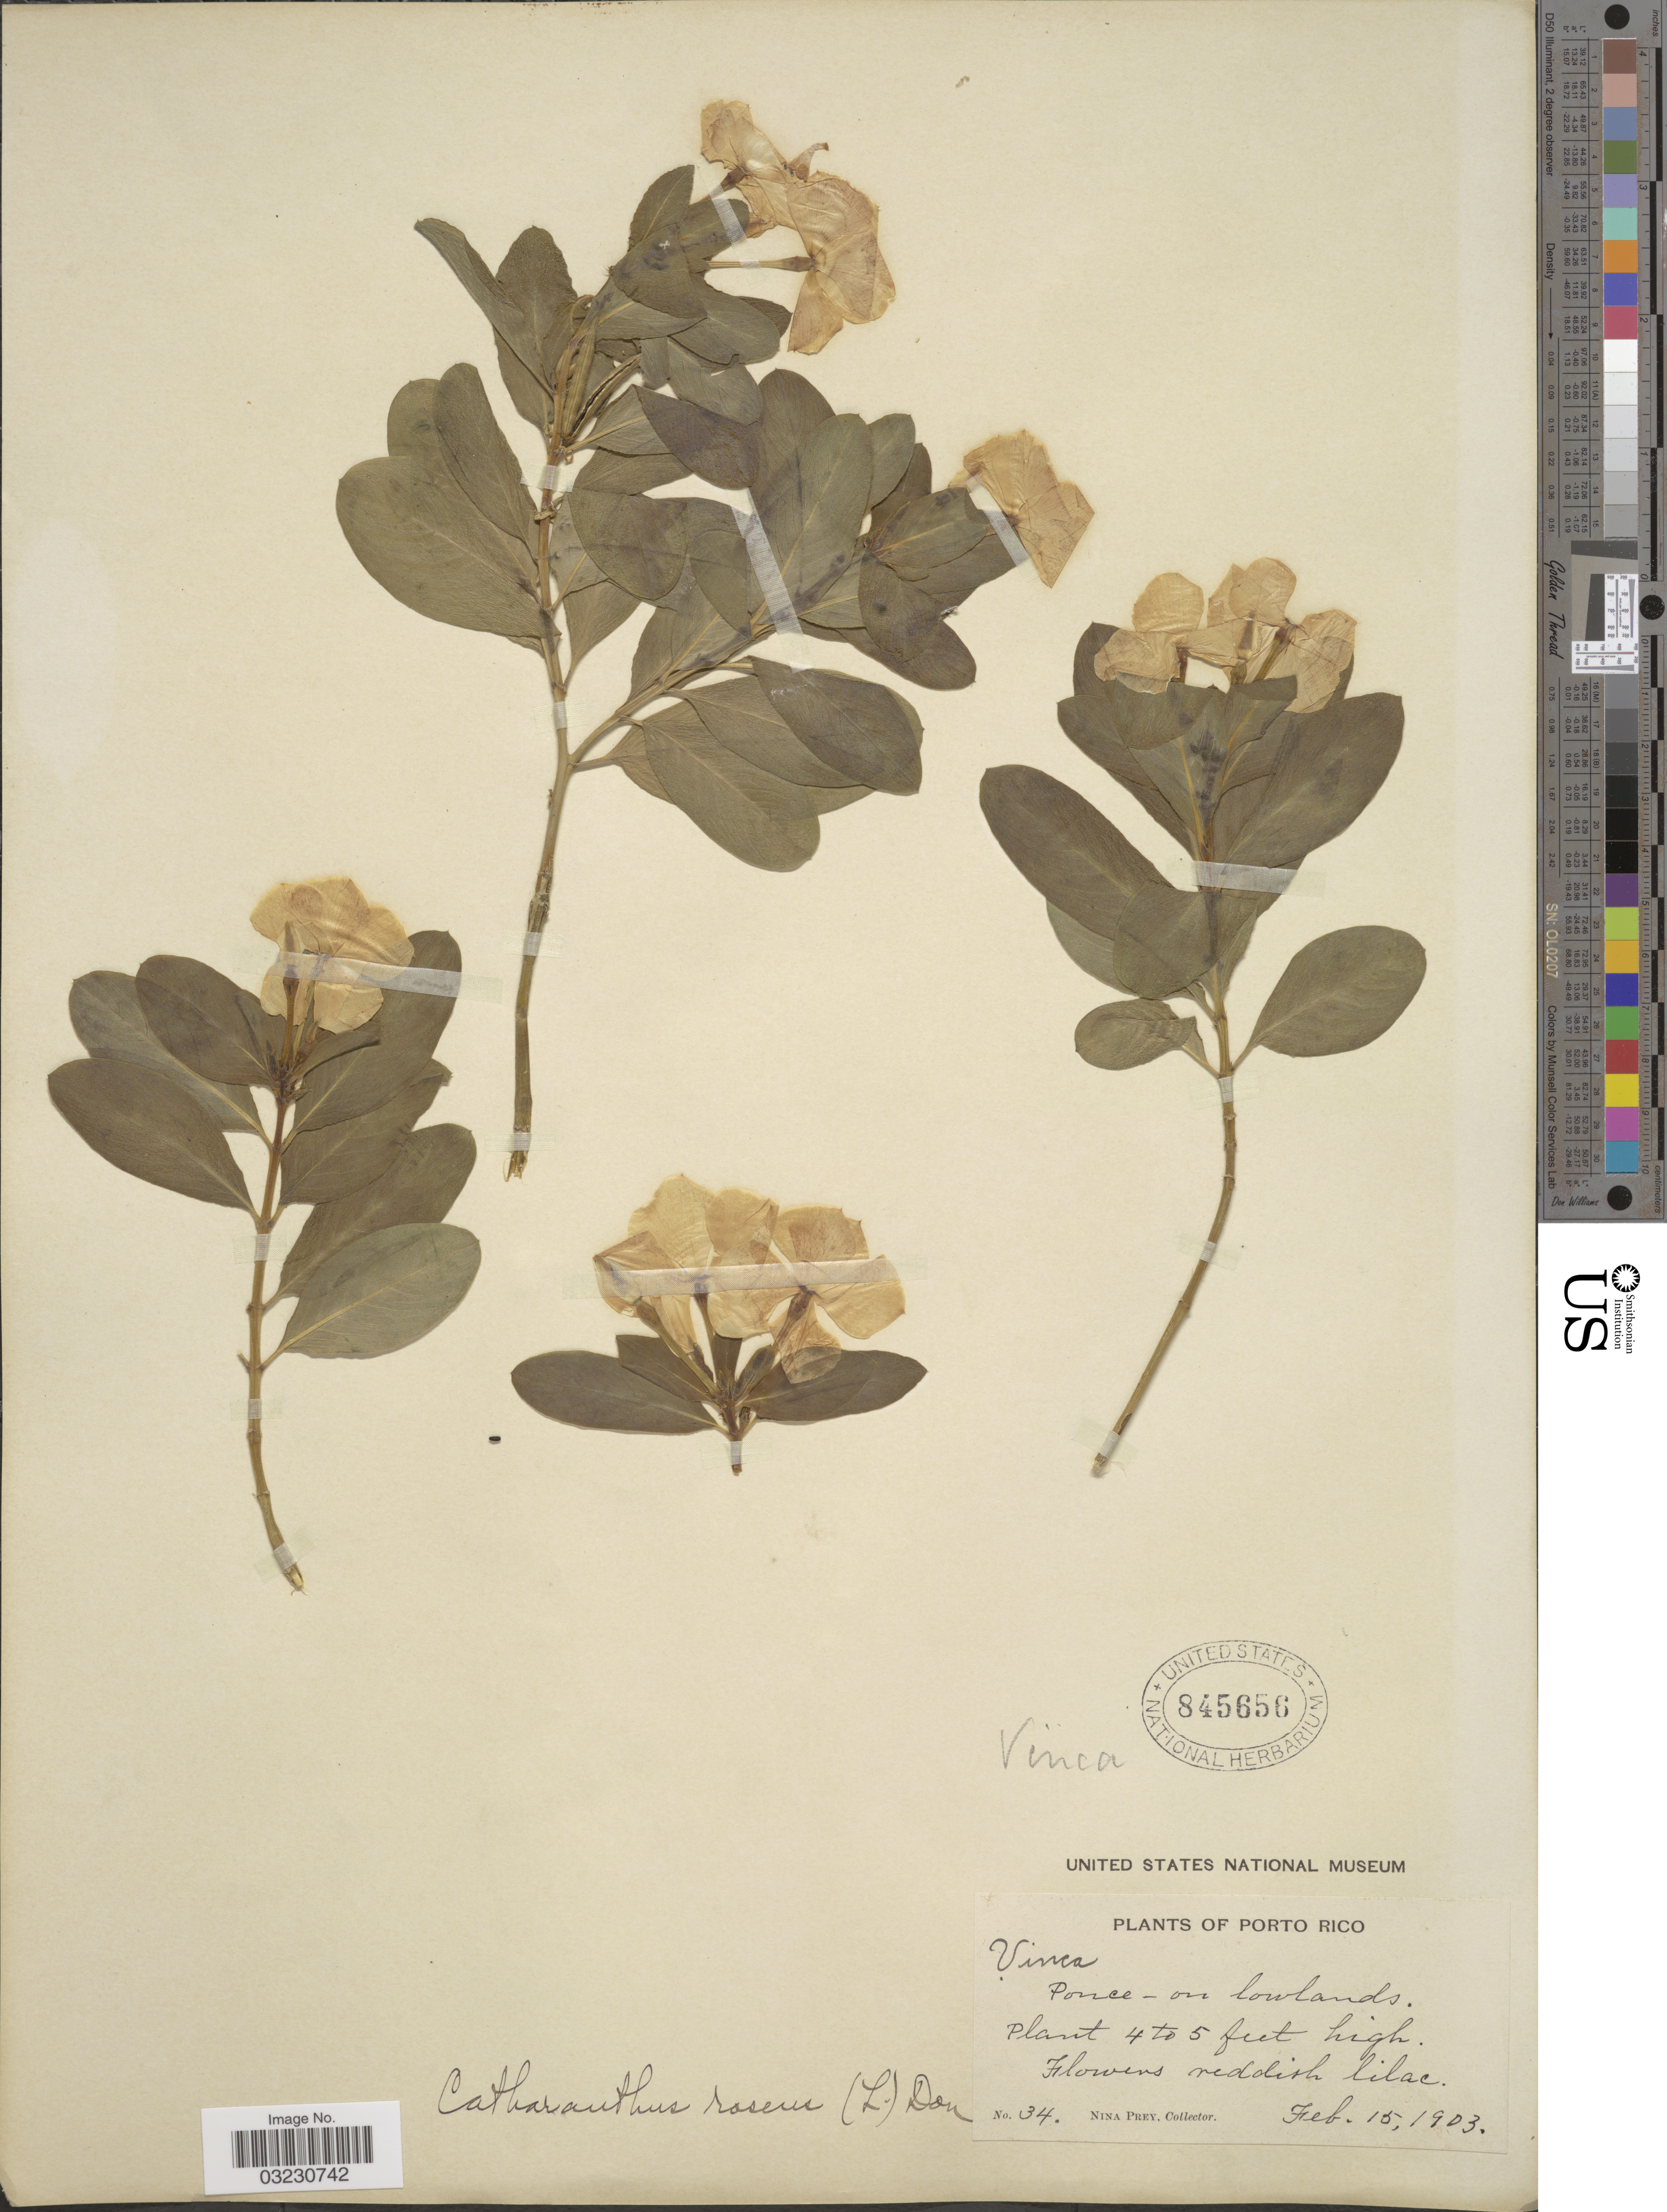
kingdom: Plantae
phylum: Tracheophyta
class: Magnoliopsida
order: Gentianales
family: Apocynaceae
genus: Catharanthus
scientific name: Catharanthus roseus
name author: (L.) G. Don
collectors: N. Prey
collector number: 34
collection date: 1903-02-15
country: Puerto Rico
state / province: Ponce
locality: Porto Rico, Ponce-on lowlands.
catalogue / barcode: US 845656